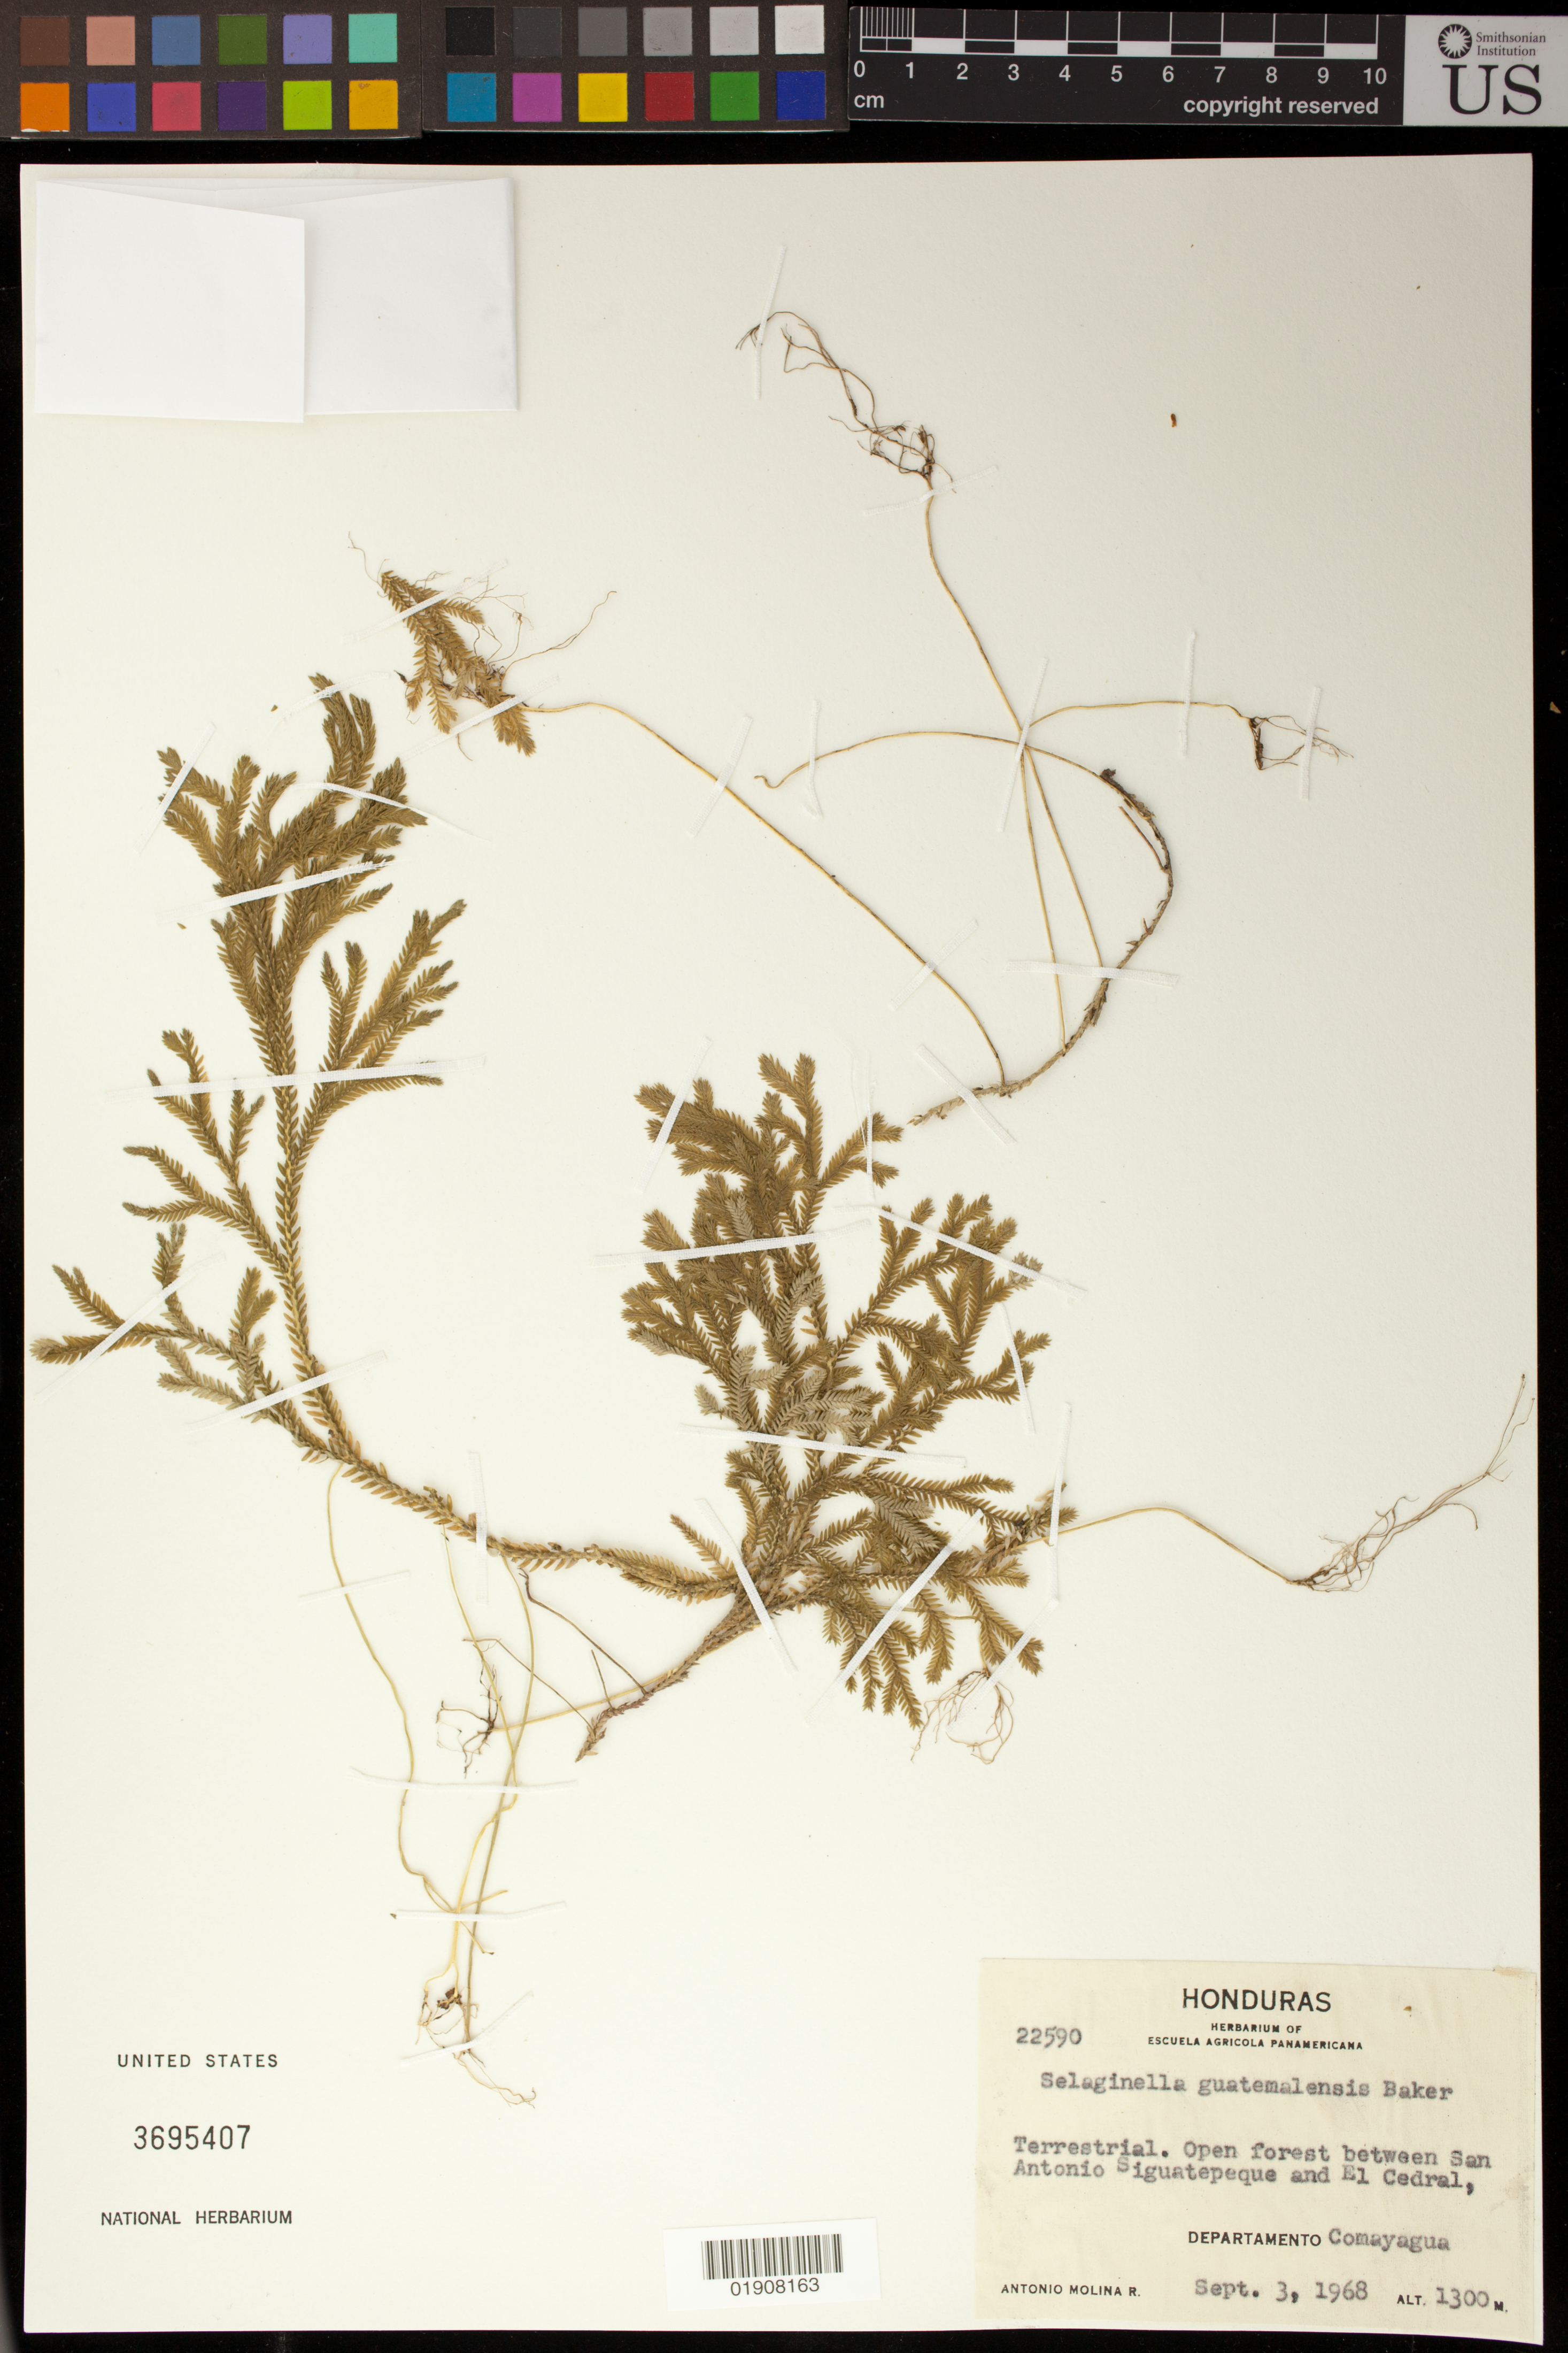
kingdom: Plantae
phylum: Tracheophyta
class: Lycopodiopsida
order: Selaginellales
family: Selaginellaceae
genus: Selaginella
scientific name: Selaginella guatemalensis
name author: Baker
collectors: A. Molina R.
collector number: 22590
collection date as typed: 3 Sep 1968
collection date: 1968-09-03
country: Honduras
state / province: Comayagua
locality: Open forest between San Antonio Siguatepeque and El Cedral.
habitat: Open forest.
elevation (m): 1300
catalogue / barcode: US 3695407